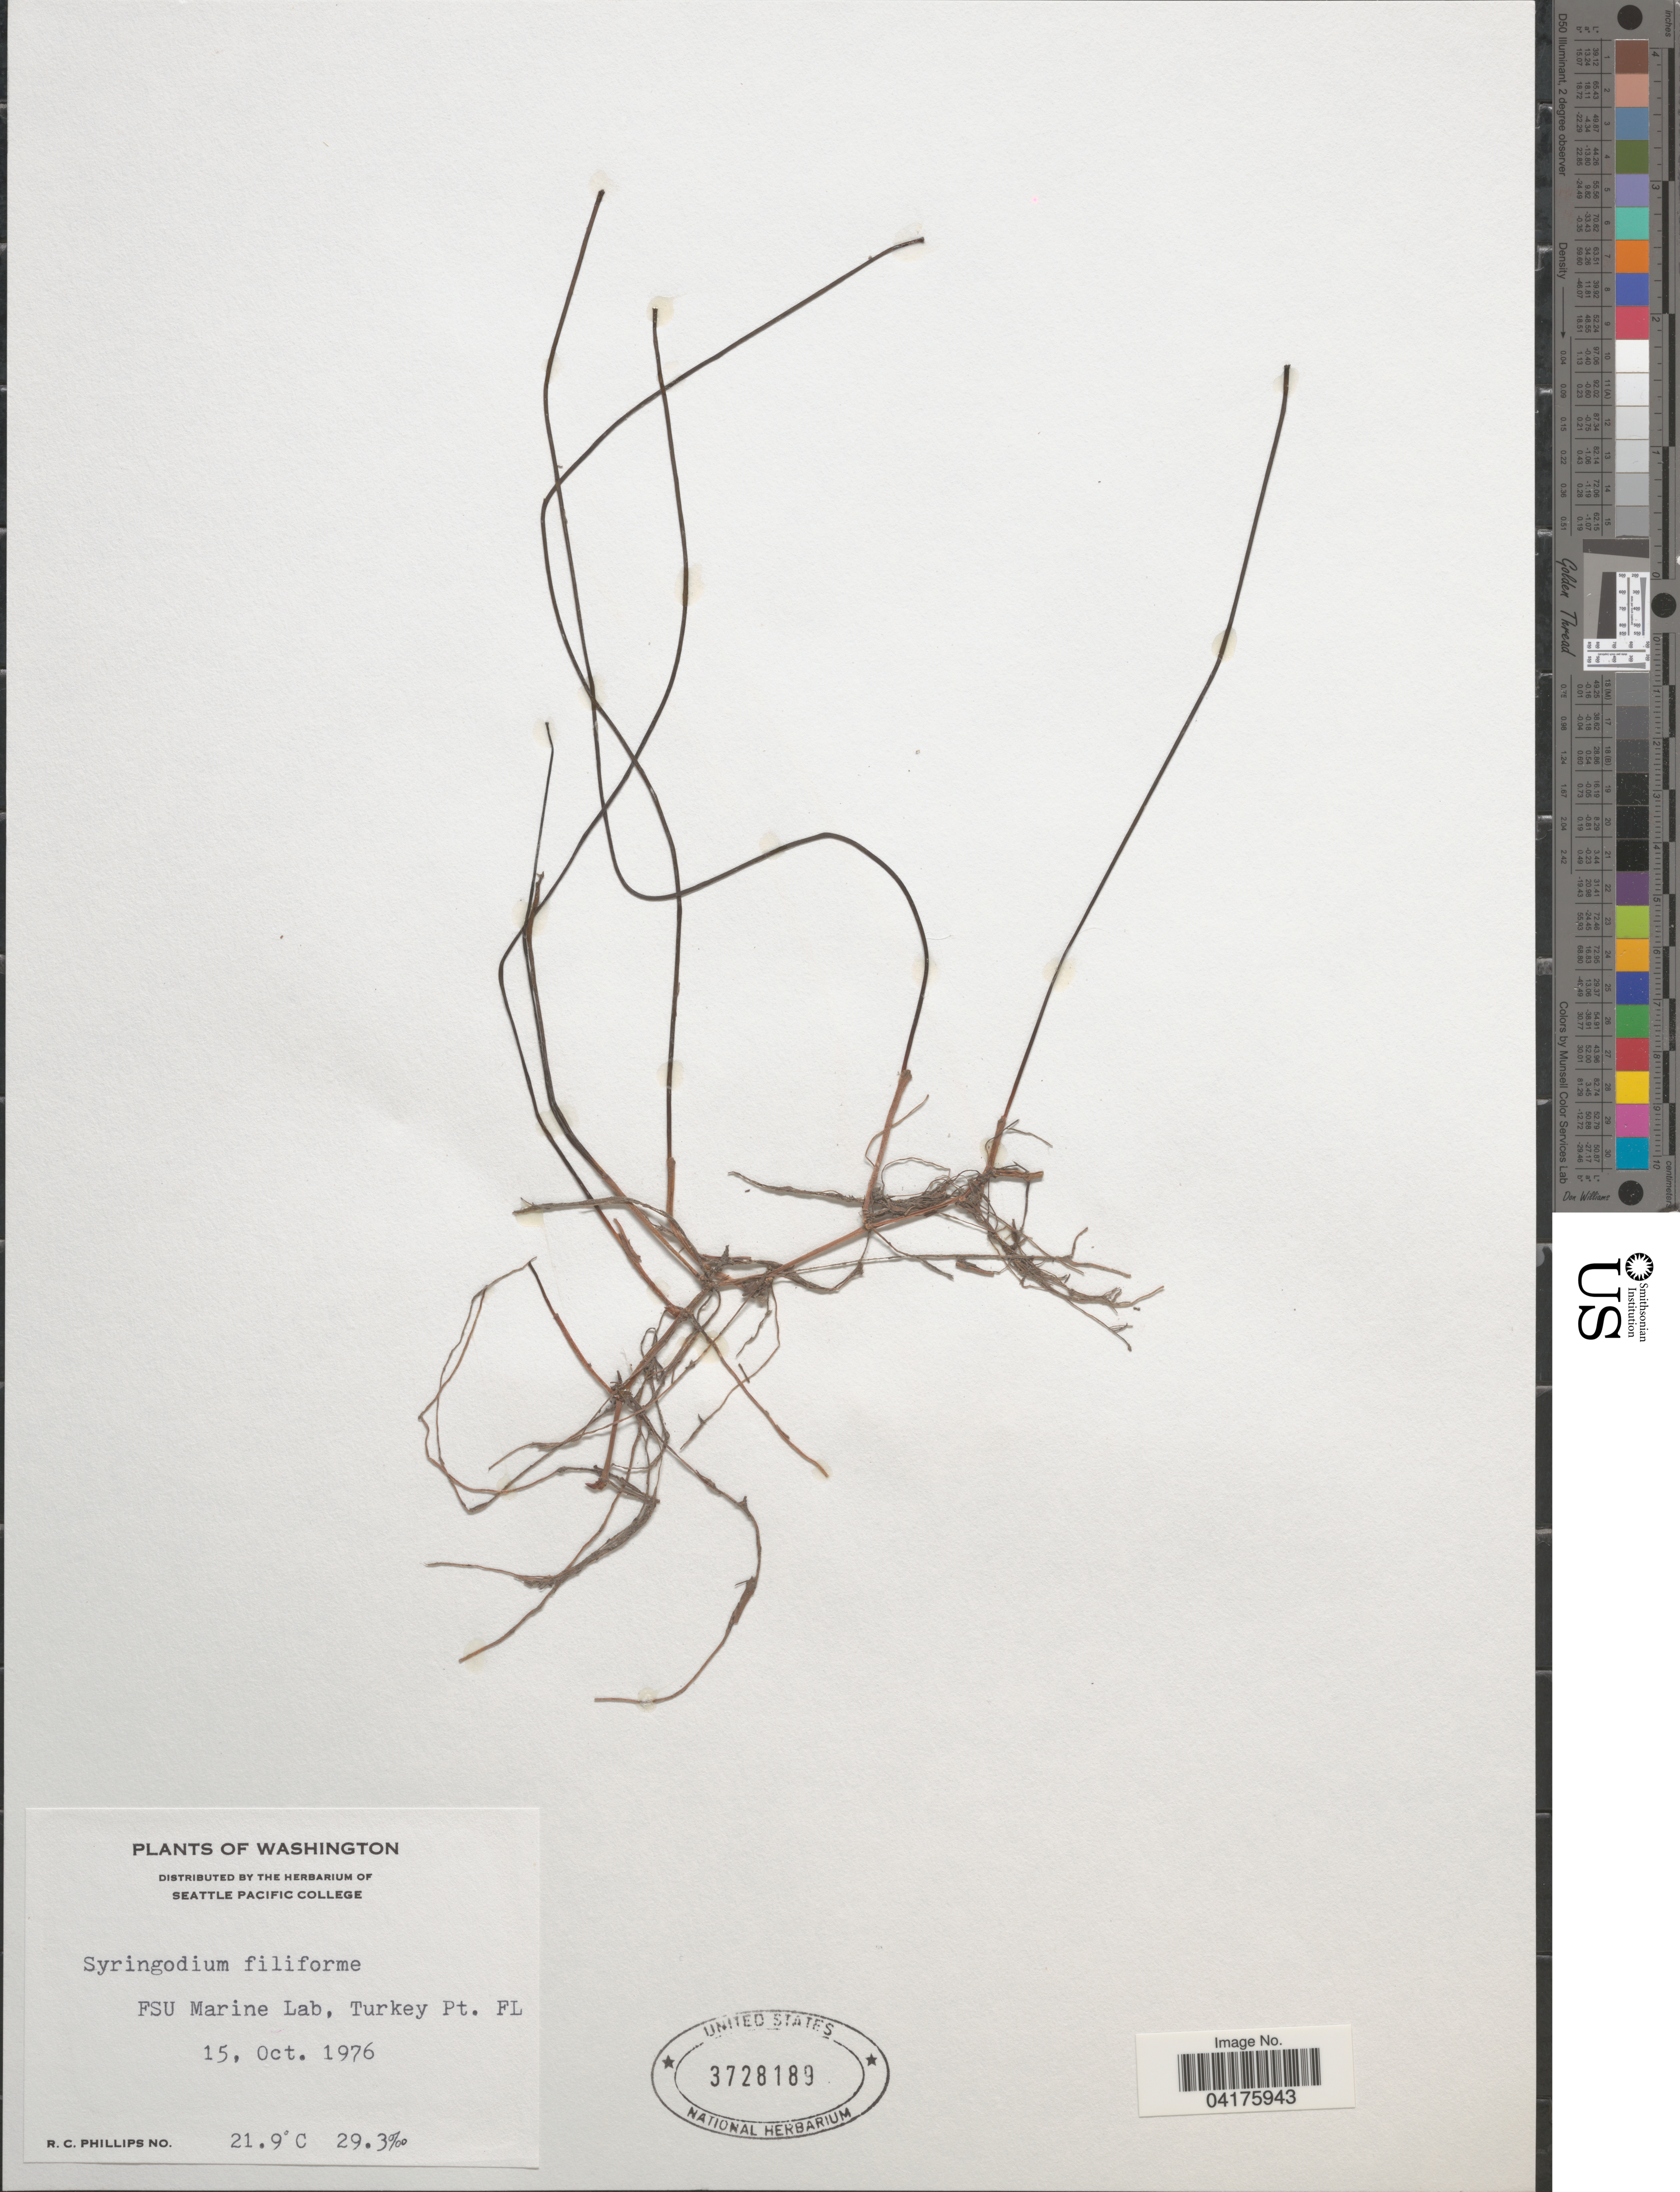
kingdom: Plantae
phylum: Tracheophyta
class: Liliopsida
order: Alismatales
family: Cymodoceaceae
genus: Syringodium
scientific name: Syringodium filiforme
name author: Kütz.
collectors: R. C. Phillips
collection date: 1976-10-15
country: United States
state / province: Florida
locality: FSU Marine Lab. Turkey Pt., FL.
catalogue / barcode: US 3728189